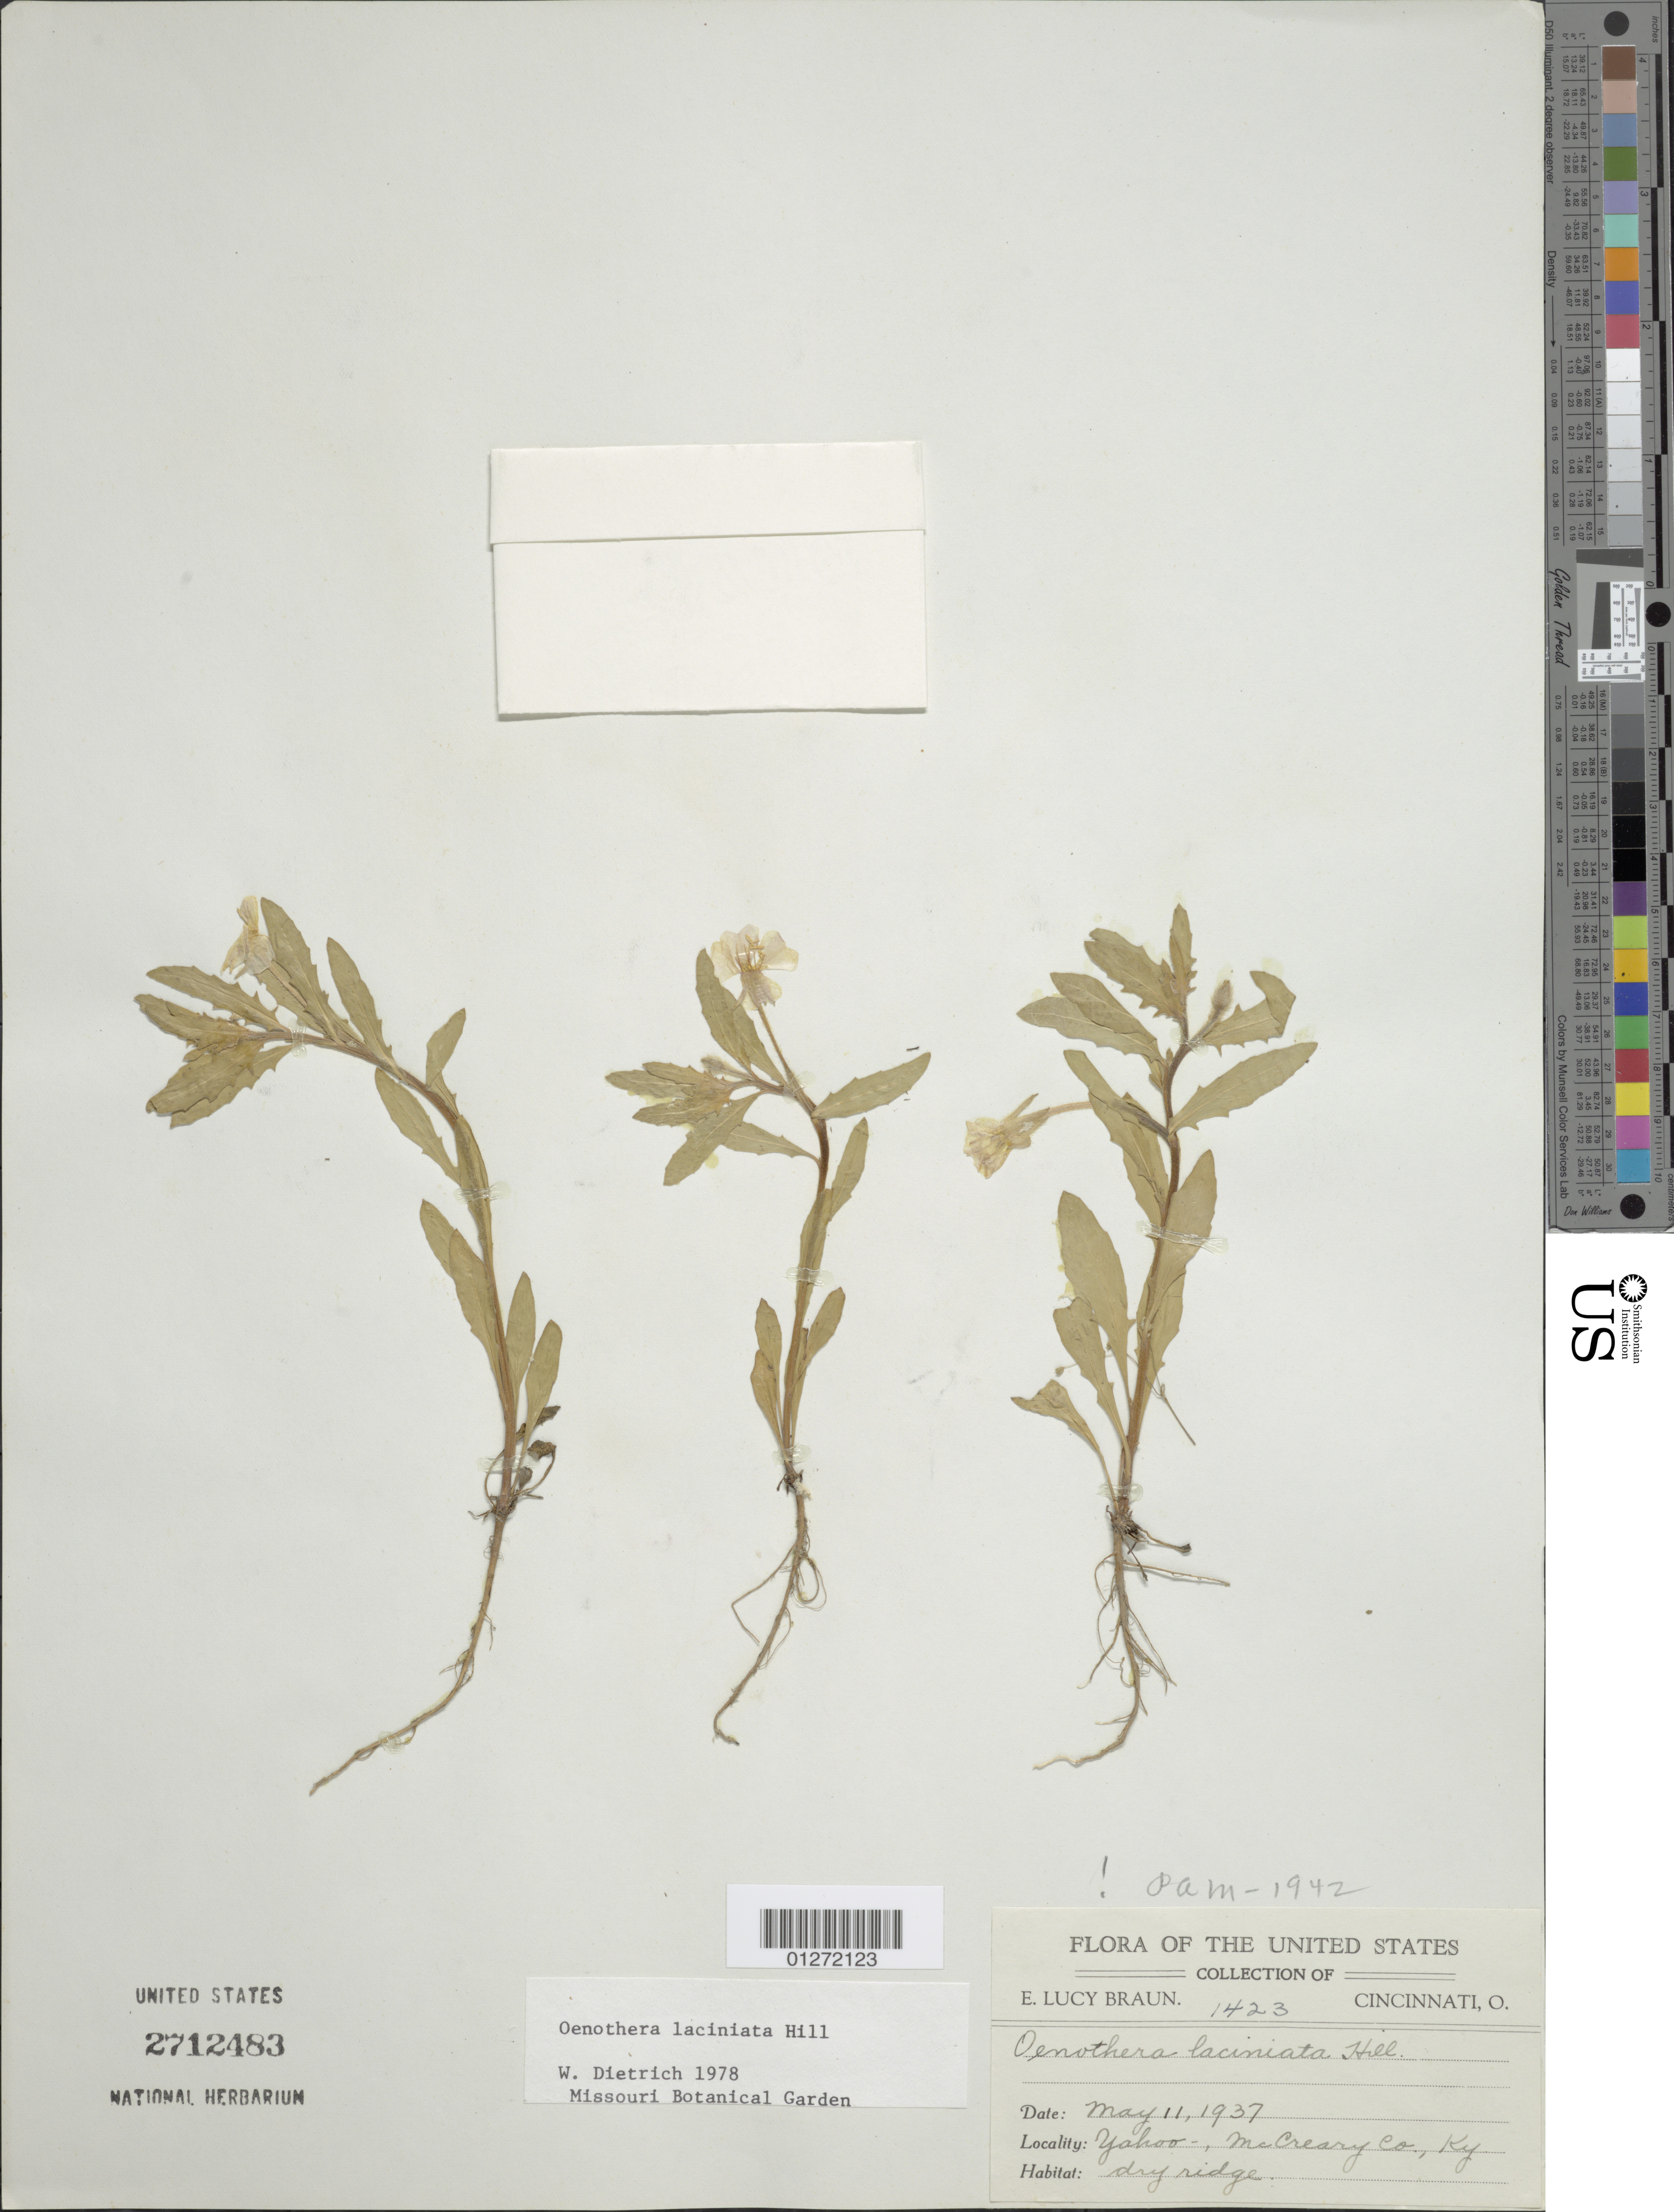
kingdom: Plantae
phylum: Tracheophyta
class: Magnoliopsida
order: Myrtales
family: Onagraceae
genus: Oenothera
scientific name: Oenothera laciniata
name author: Hill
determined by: Dietrich, W.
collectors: E. L. Braun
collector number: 1423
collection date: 1937-05-11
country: United States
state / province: Kentucky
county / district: McCreary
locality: Yahoo Creek, McCreary County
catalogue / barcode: US 2712483